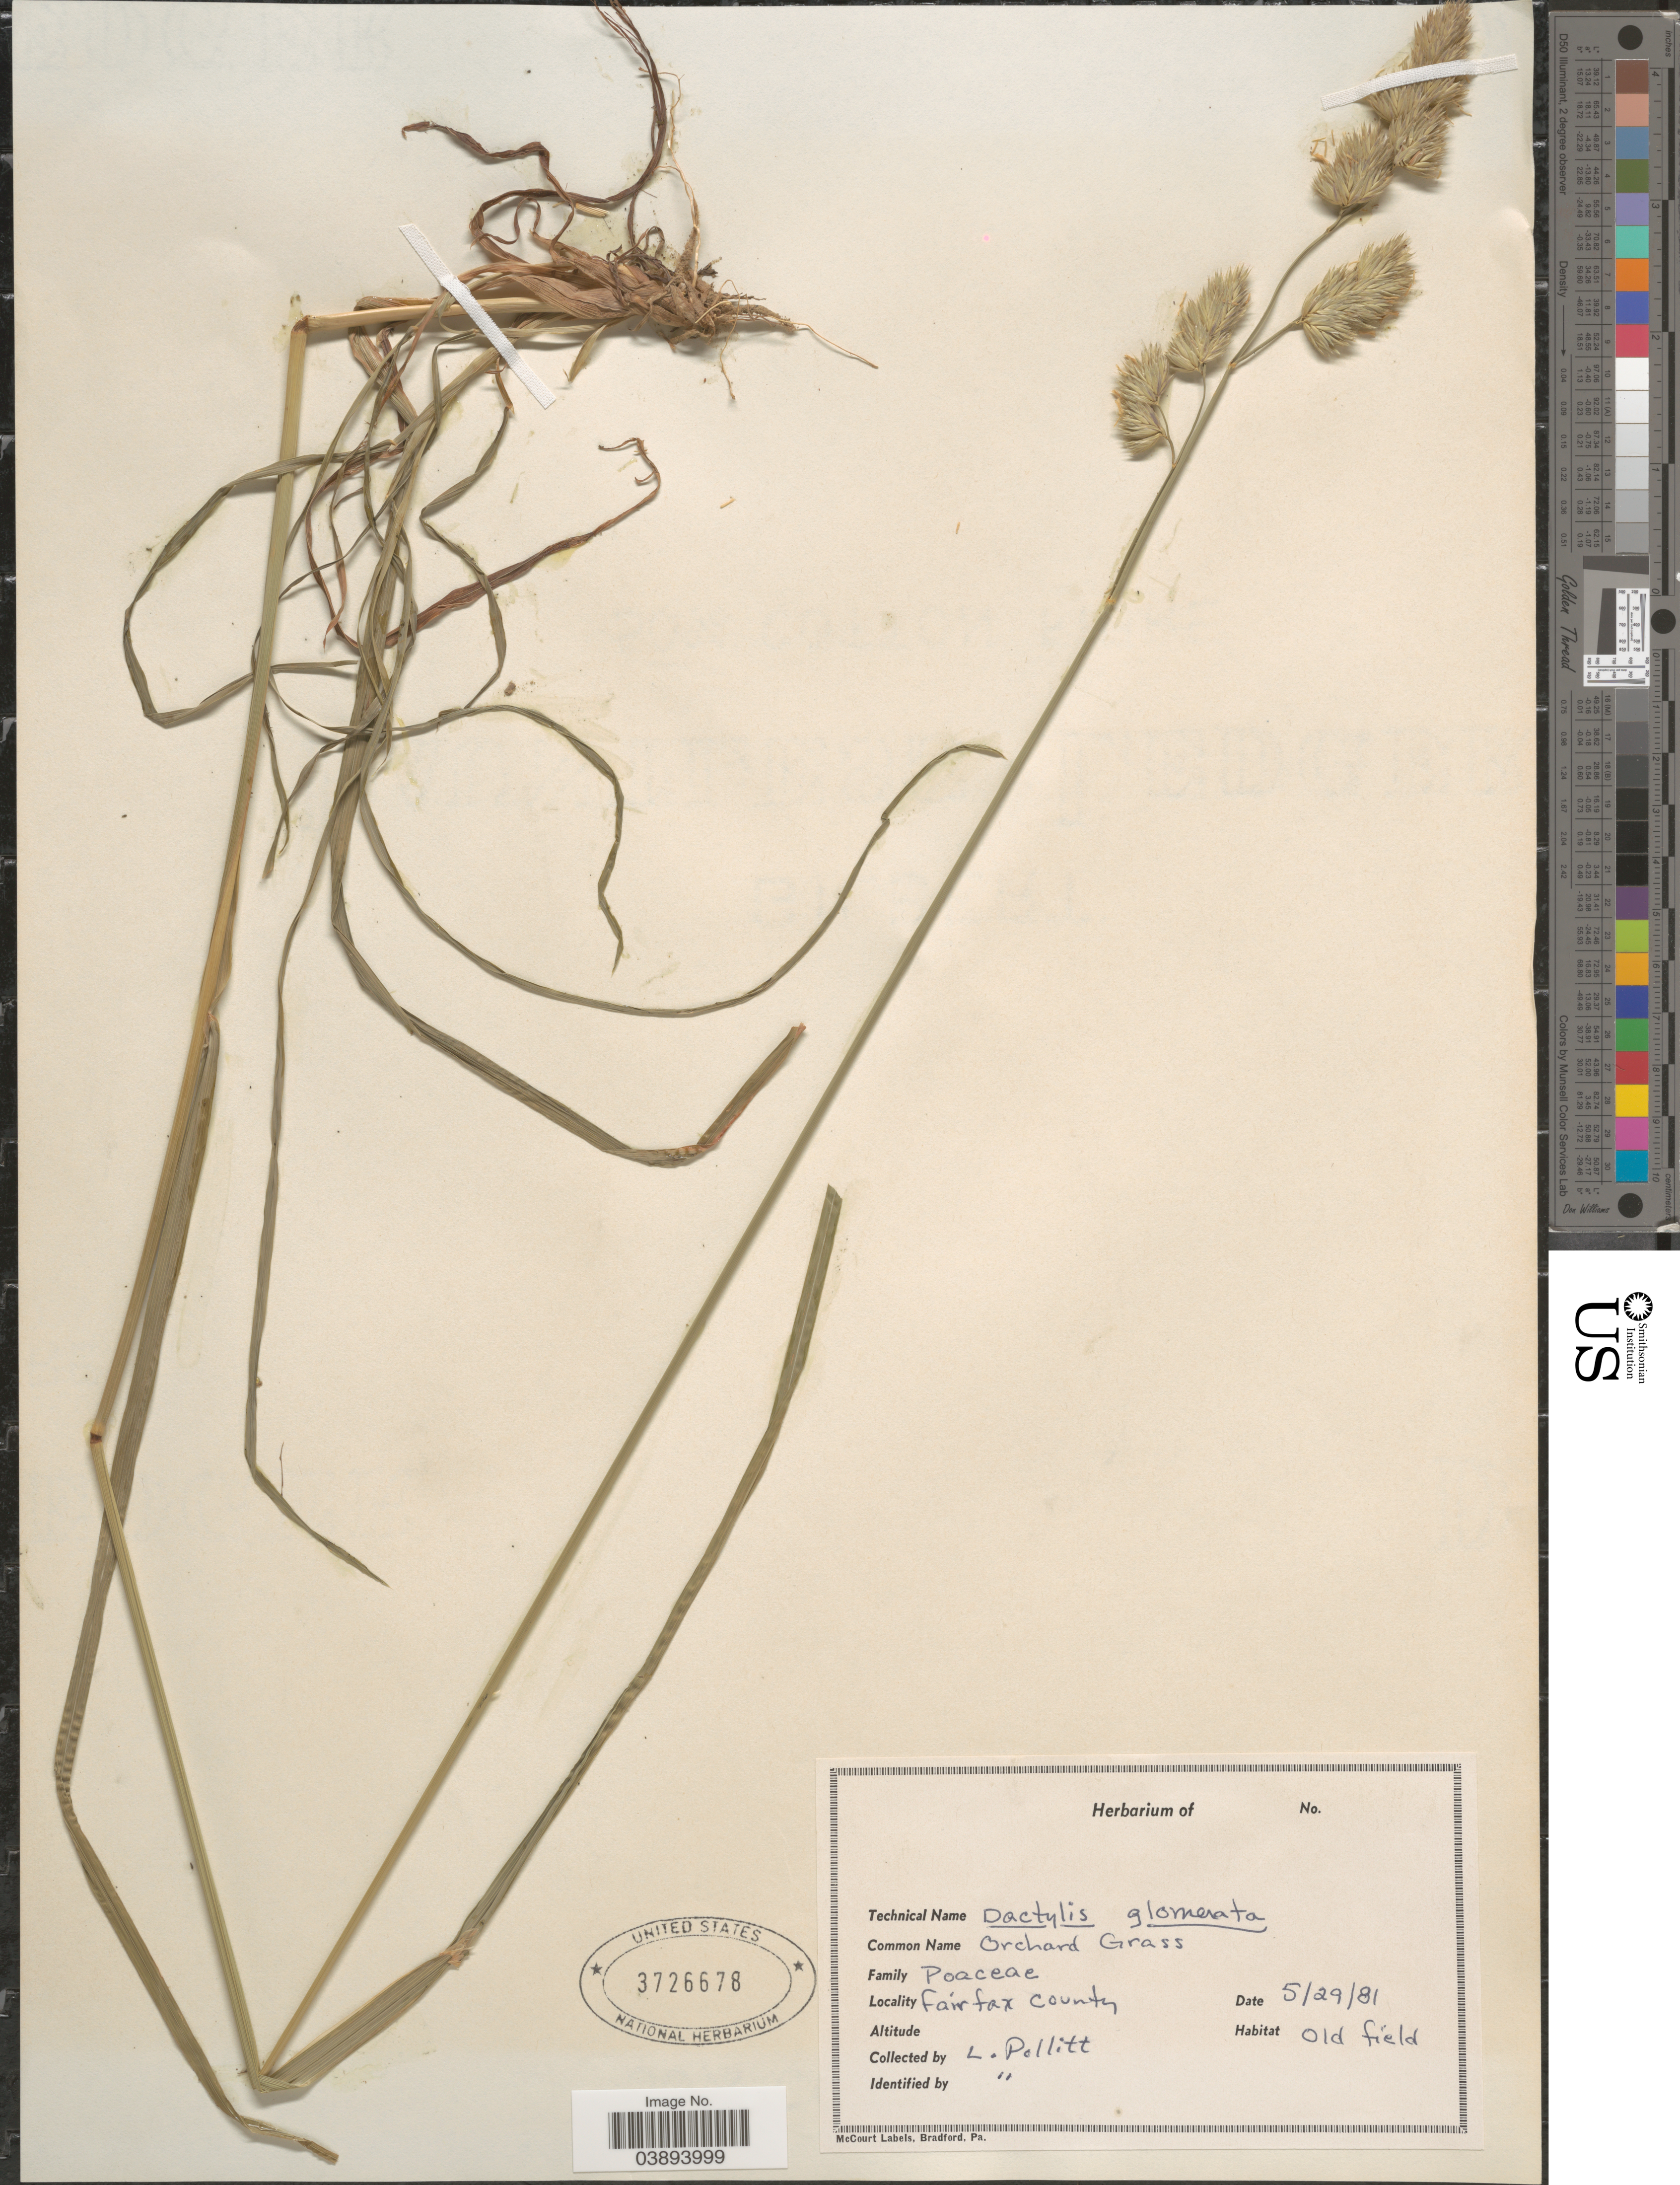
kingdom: Plantae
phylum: Tracheophyta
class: Liliopsida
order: Poales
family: Poaceae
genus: Dactylis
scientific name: Dactylis glomerata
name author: L.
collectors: L. Pollitt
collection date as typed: Transcribed d/m/y: 29/5/81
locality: Fairfax County.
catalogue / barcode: US 3726678